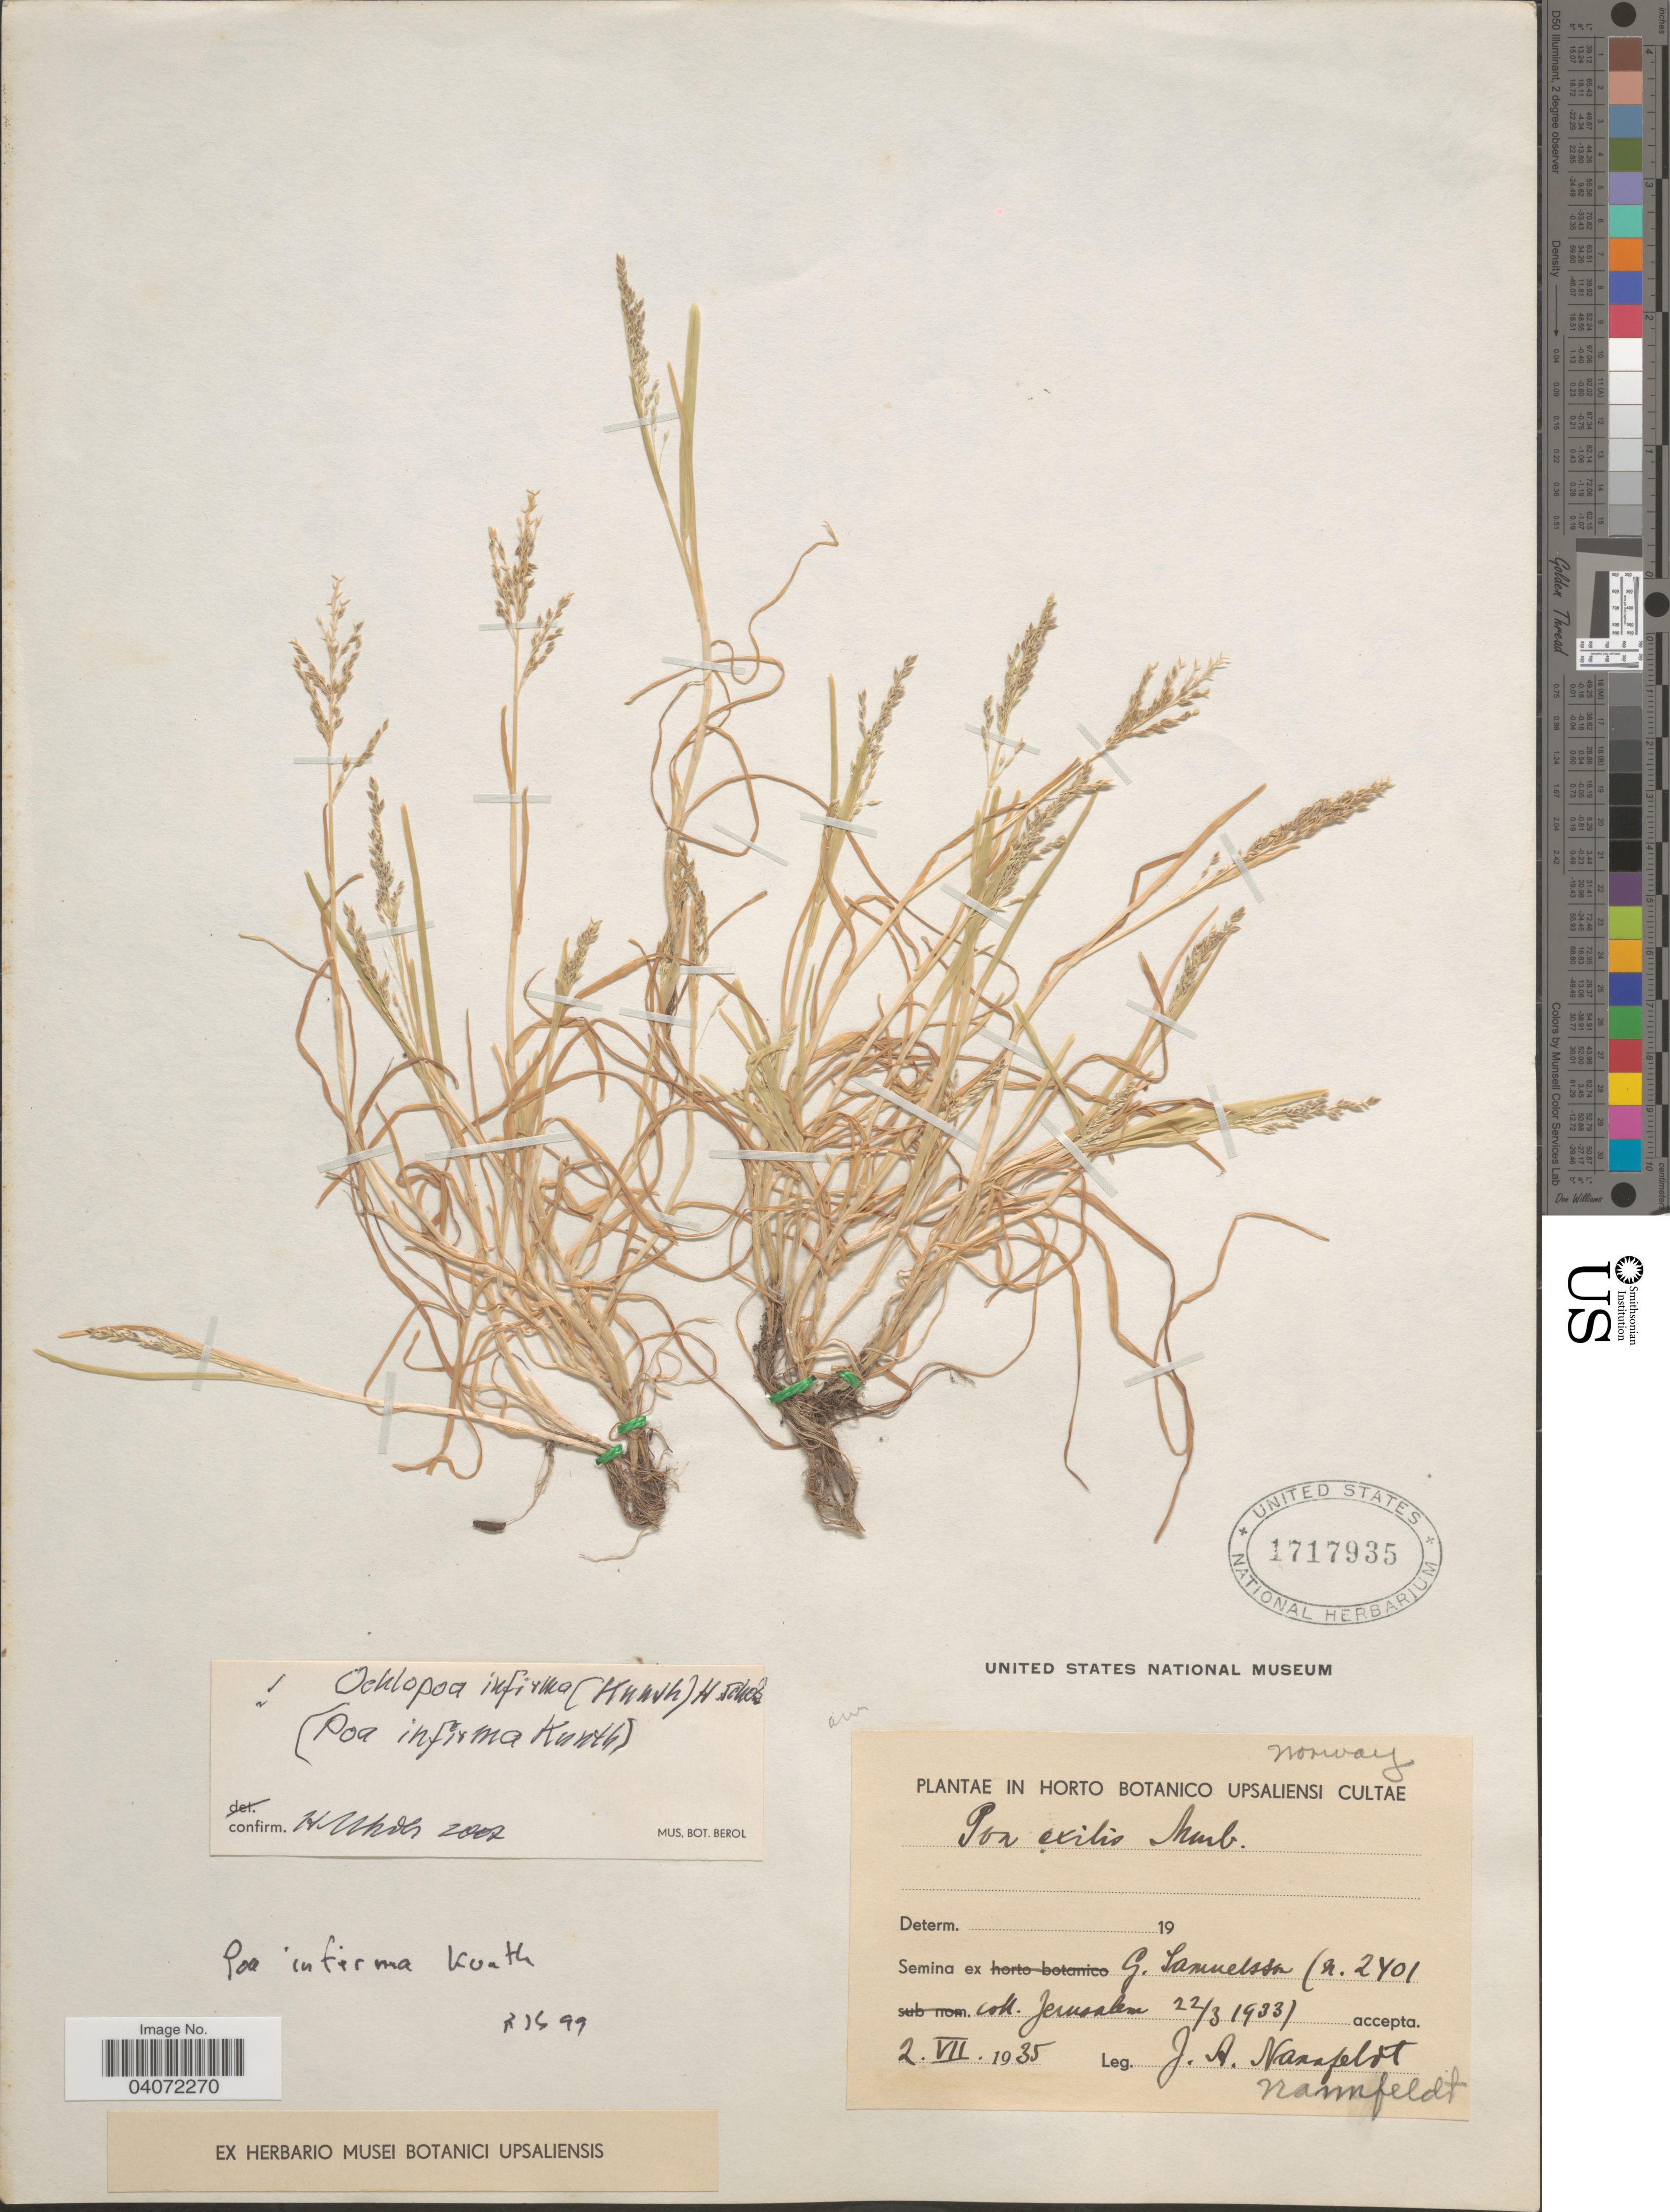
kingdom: Plantae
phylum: Tracheophyta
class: Liliopsida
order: Poales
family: Poaceae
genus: Poa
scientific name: Poa infirma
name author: Kunth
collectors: J. Nannfeldt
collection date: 1935-07-02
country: Norway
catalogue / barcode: US 1717935